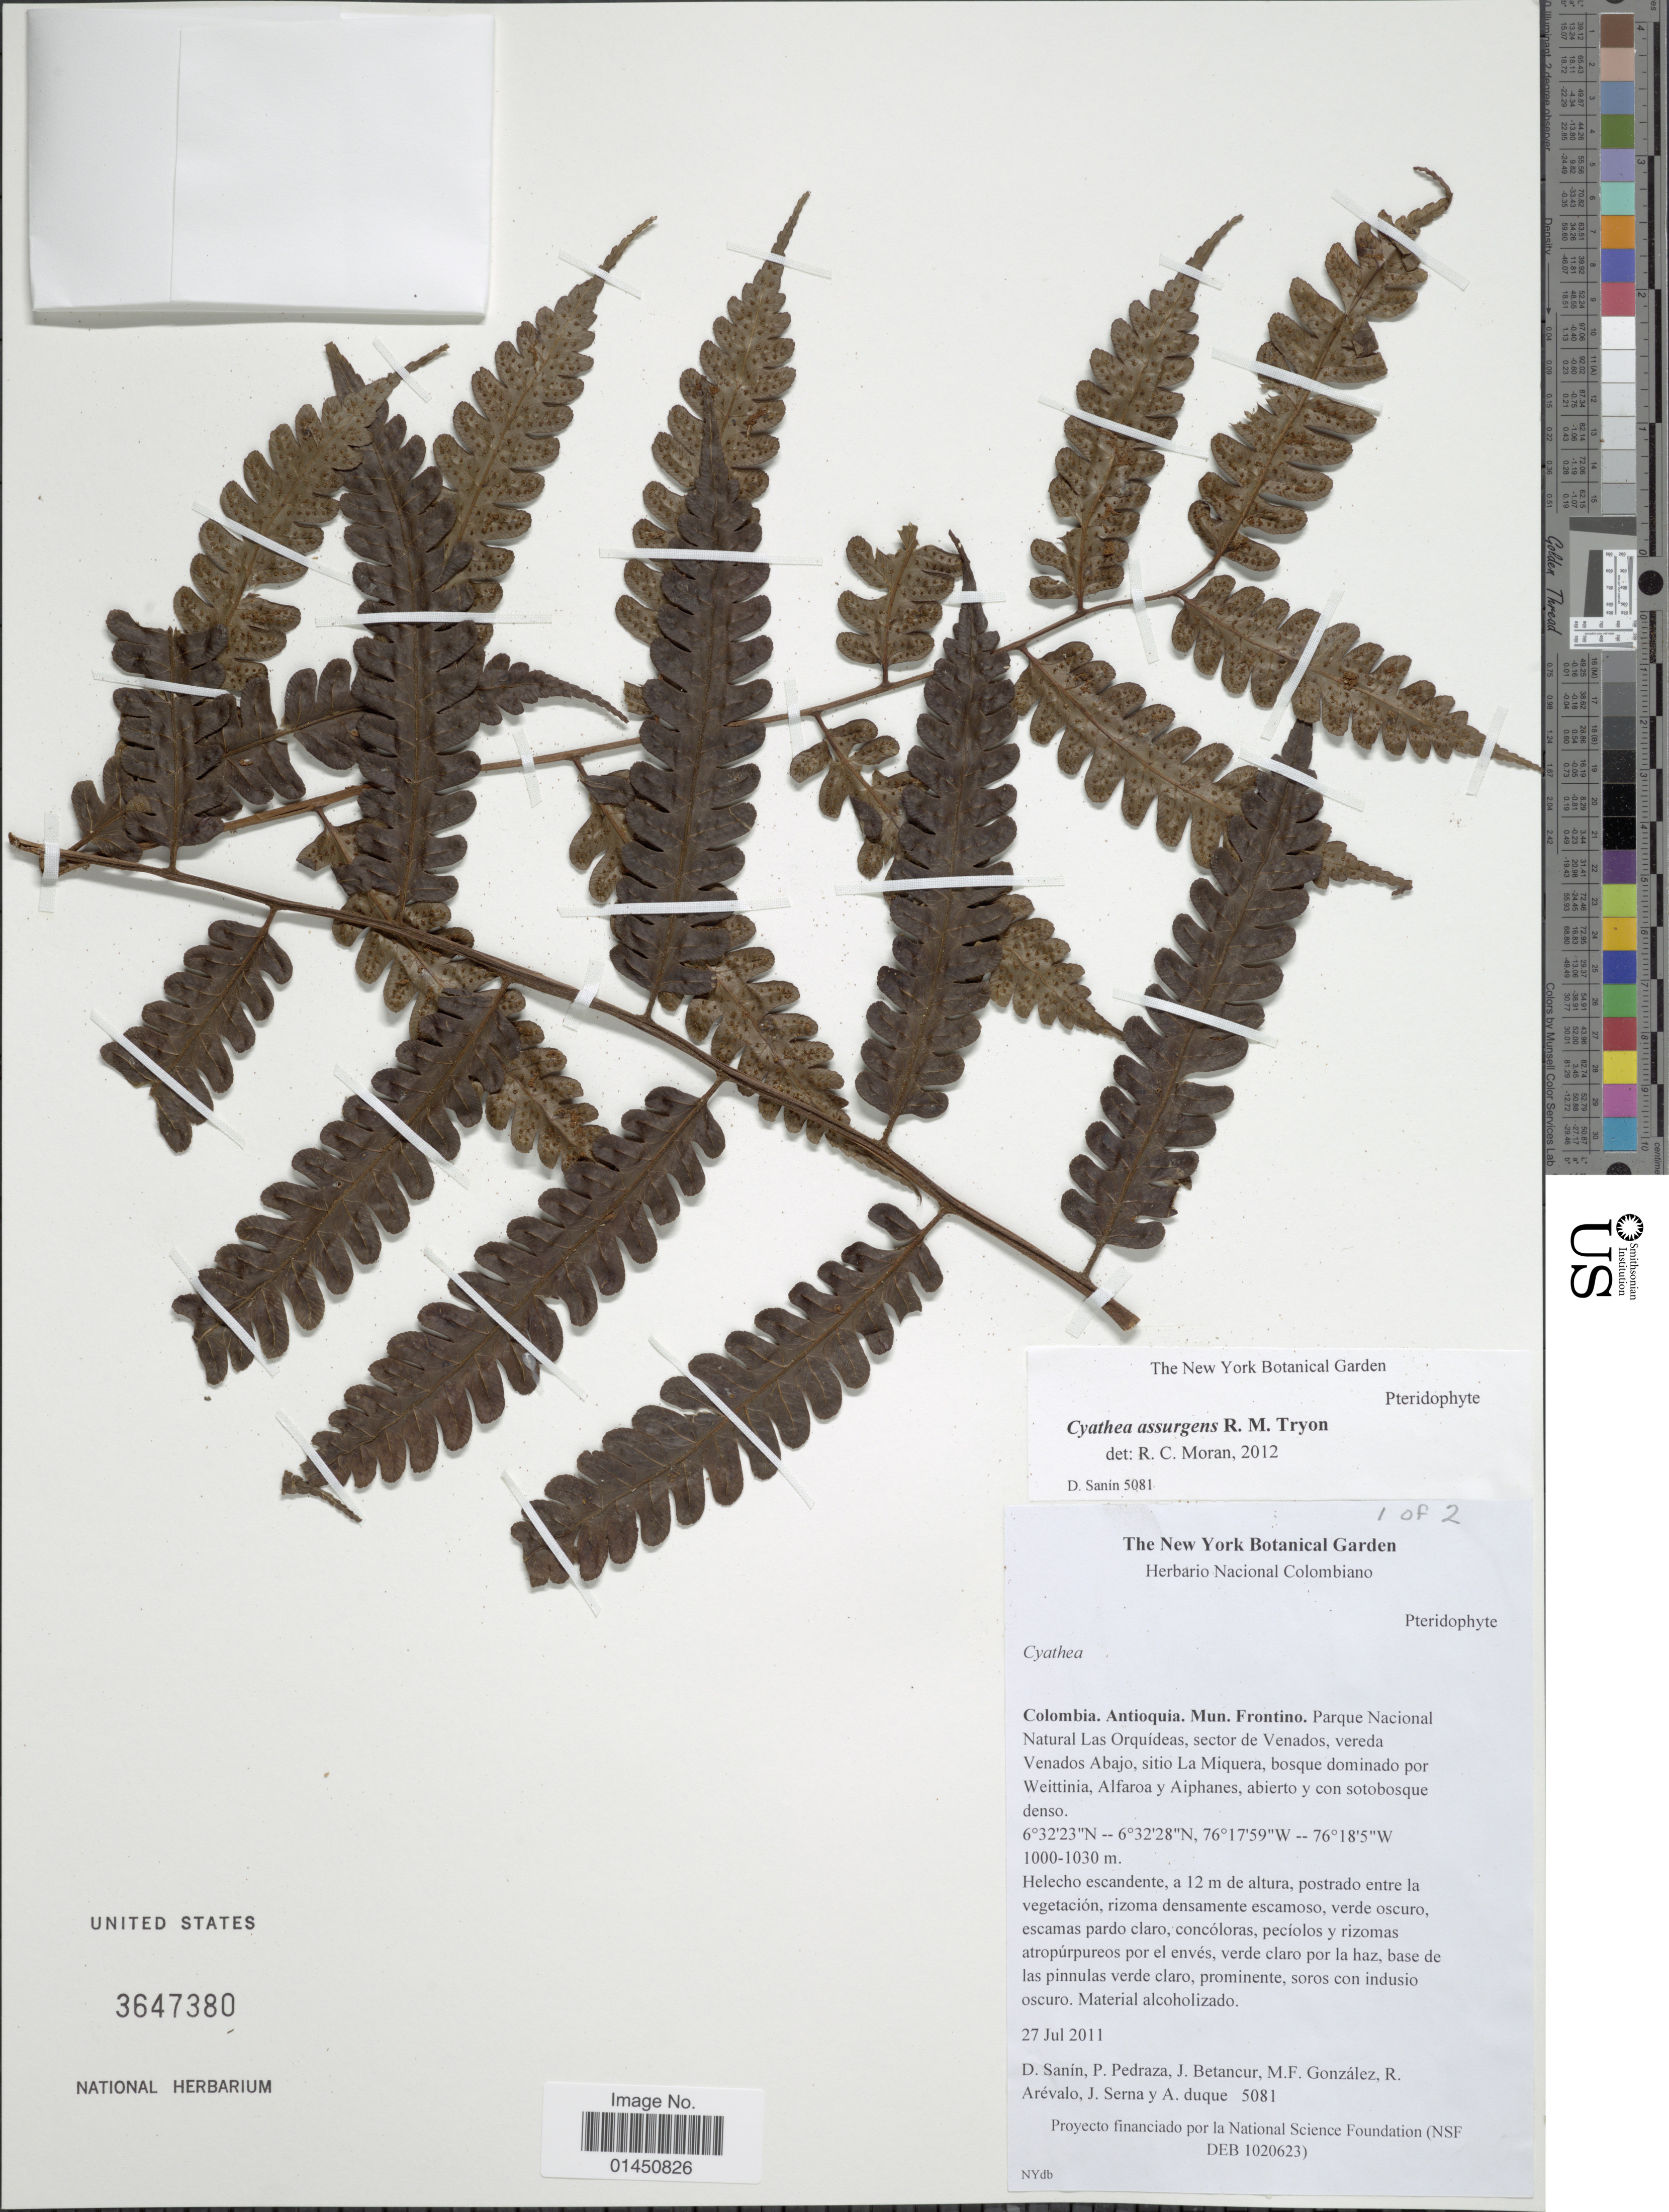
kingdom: Plantae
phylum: Tracheophyta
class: Polypodiopsida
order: Cyatheales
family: Cyatheaceae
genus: Cyathea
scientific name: Cyathea assurgens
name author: R.M. Tryon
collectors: D. Sanin, P. Pedraza, J. Betancur, M. Gonzalez & et al.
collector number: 5081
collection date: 2011-07-27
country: Colombia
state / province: Antioquia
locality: Mun. Frontino, Parque Nacional Natural Las Orquideas, sector de Venados, vereda Venados Abajo, sitio La Miquera.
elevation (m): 1000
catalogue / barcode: US 3647380